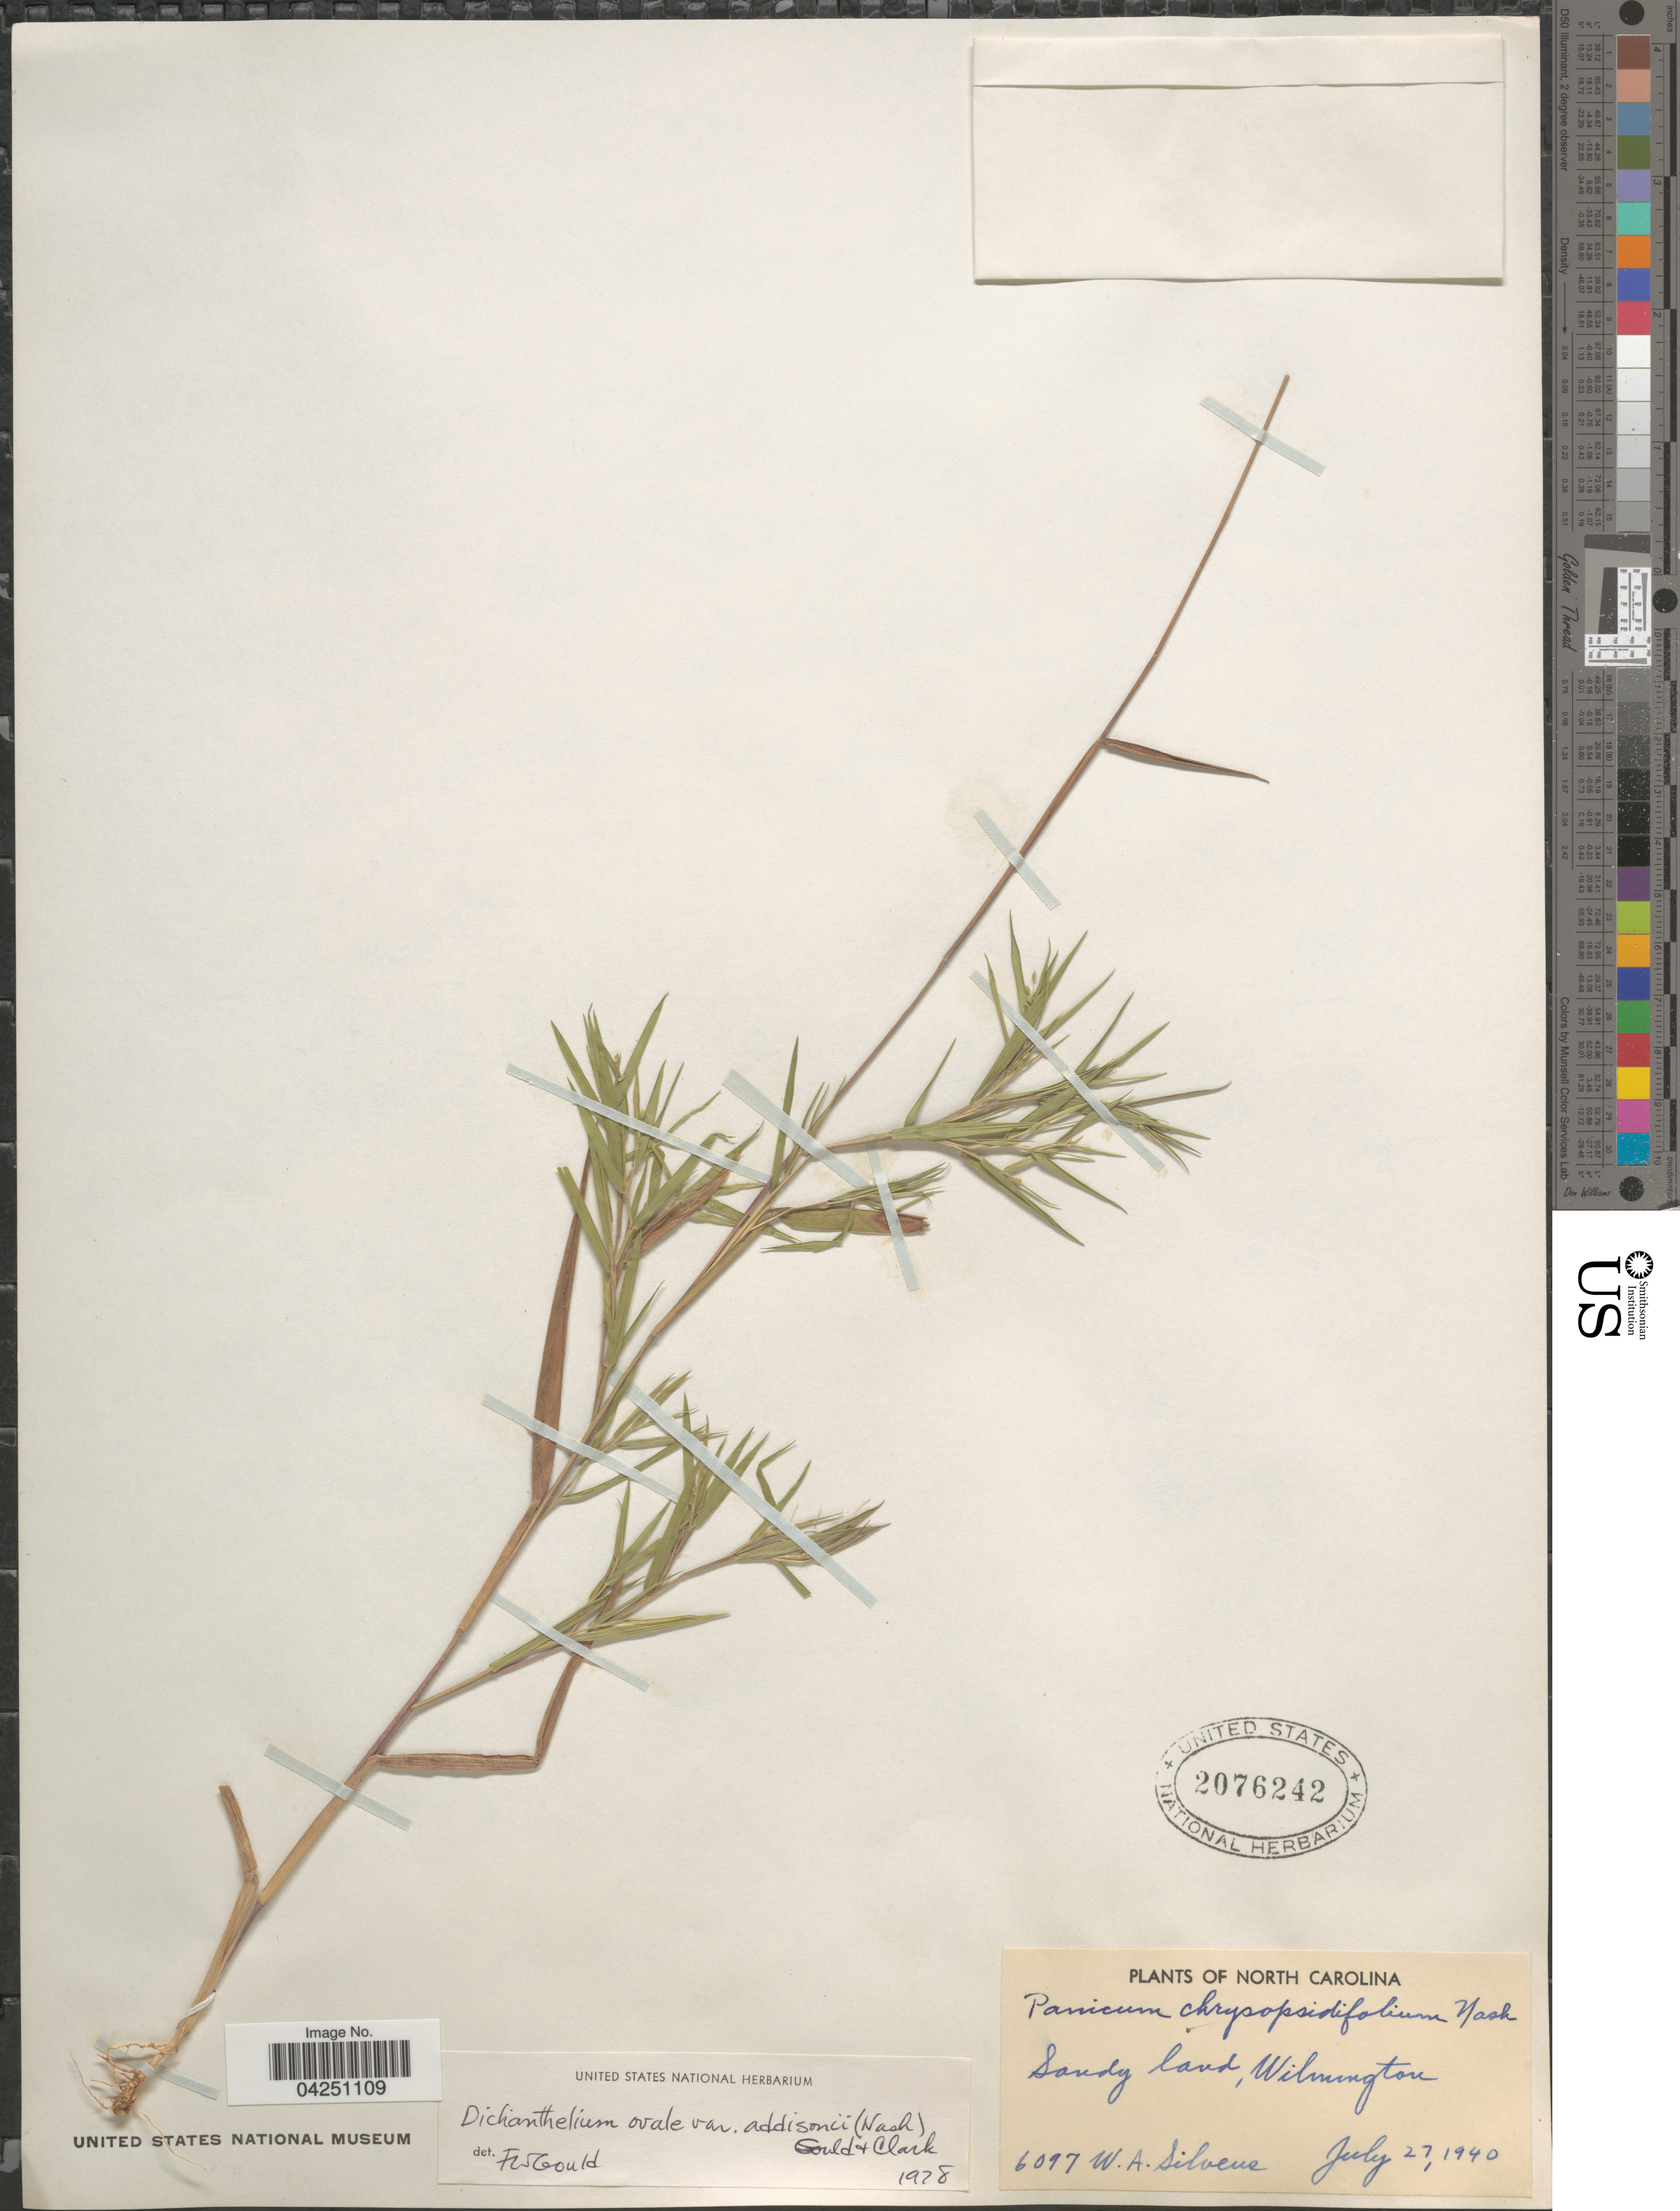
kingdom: Plantae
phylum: Tracheophyta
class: Liliopsida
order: Poales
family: Poaceae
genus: Dichanthelium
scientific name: Dichanthelium acuminatum var. acuminatum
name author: (Sw.) Gould & C.A. Clark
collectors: W. Silveus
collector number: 6097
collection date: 1940-07-27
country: United States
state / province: North Carolina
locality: Sandy land, Wilmington.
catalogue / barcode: US 2076242